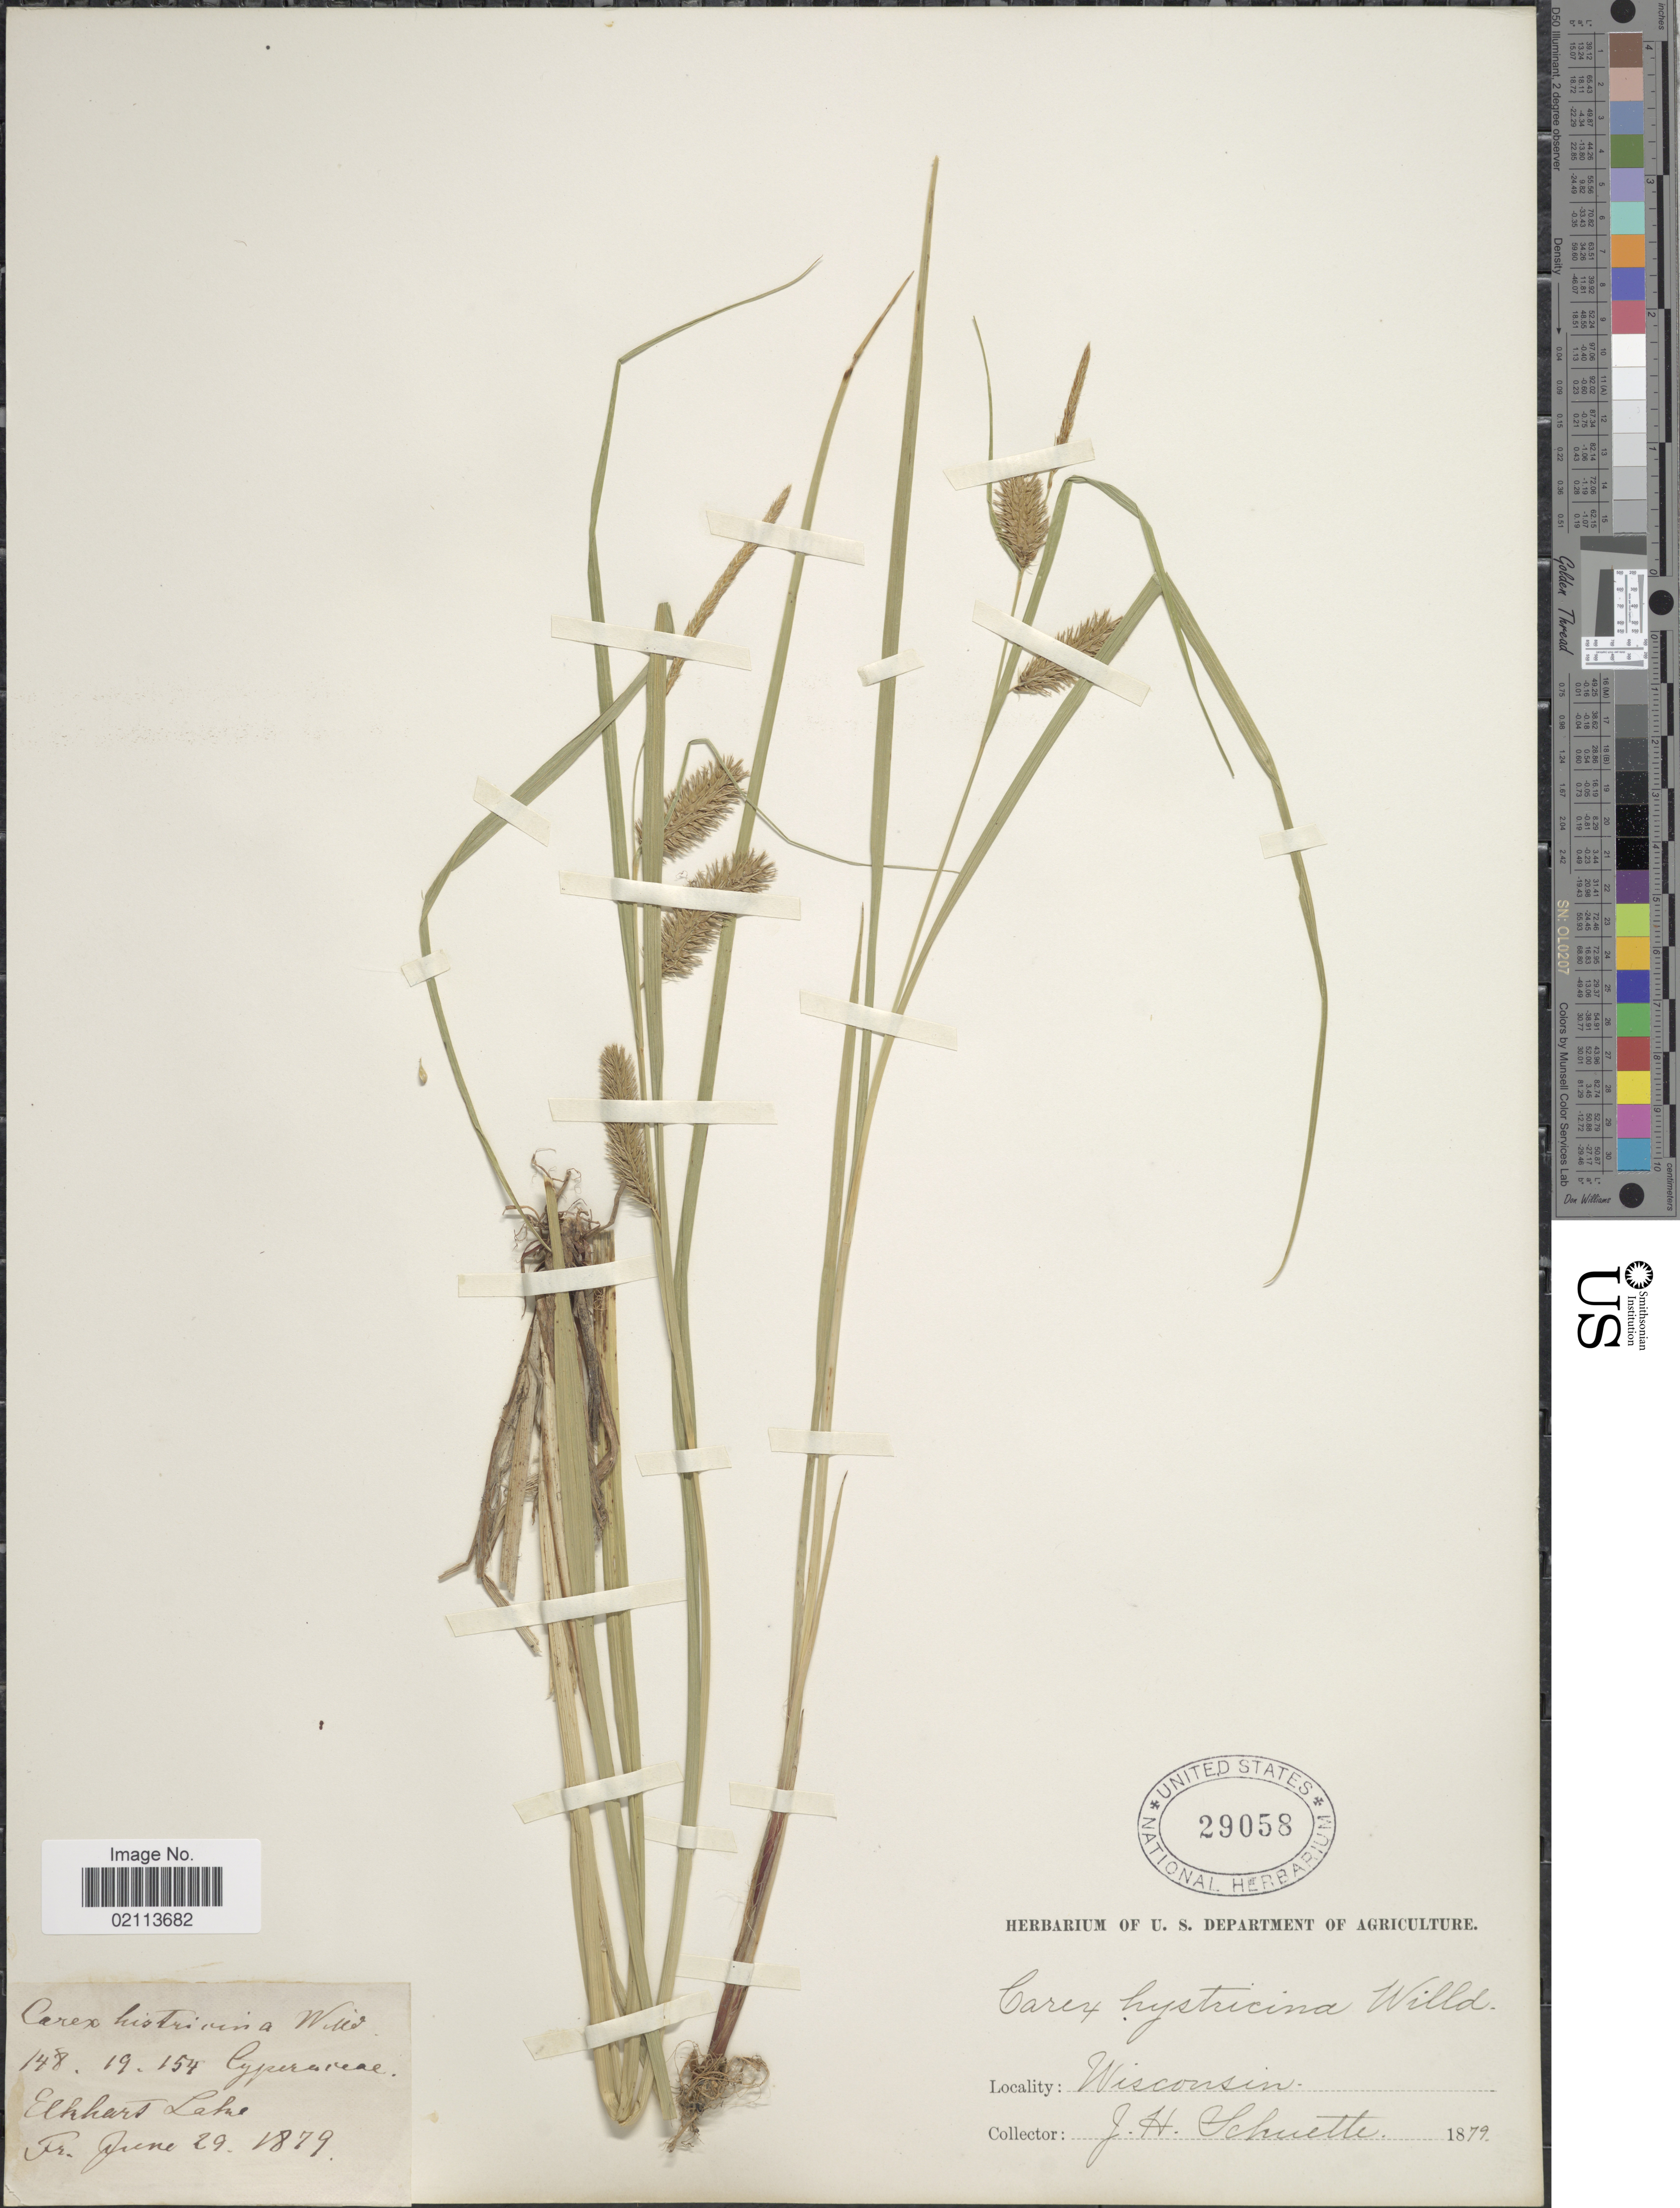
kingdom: Plantae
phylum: Tracheophyta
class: Liliopsida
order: Poales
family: Cyperaceae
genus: Carex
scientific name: Carex hystericina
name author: Muhl. ex Willd.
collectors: J. H. Schuette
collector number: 148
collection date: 1879-06-26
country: United States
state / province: Wisconsin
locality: Elkhard Lake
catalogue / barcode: US 29058